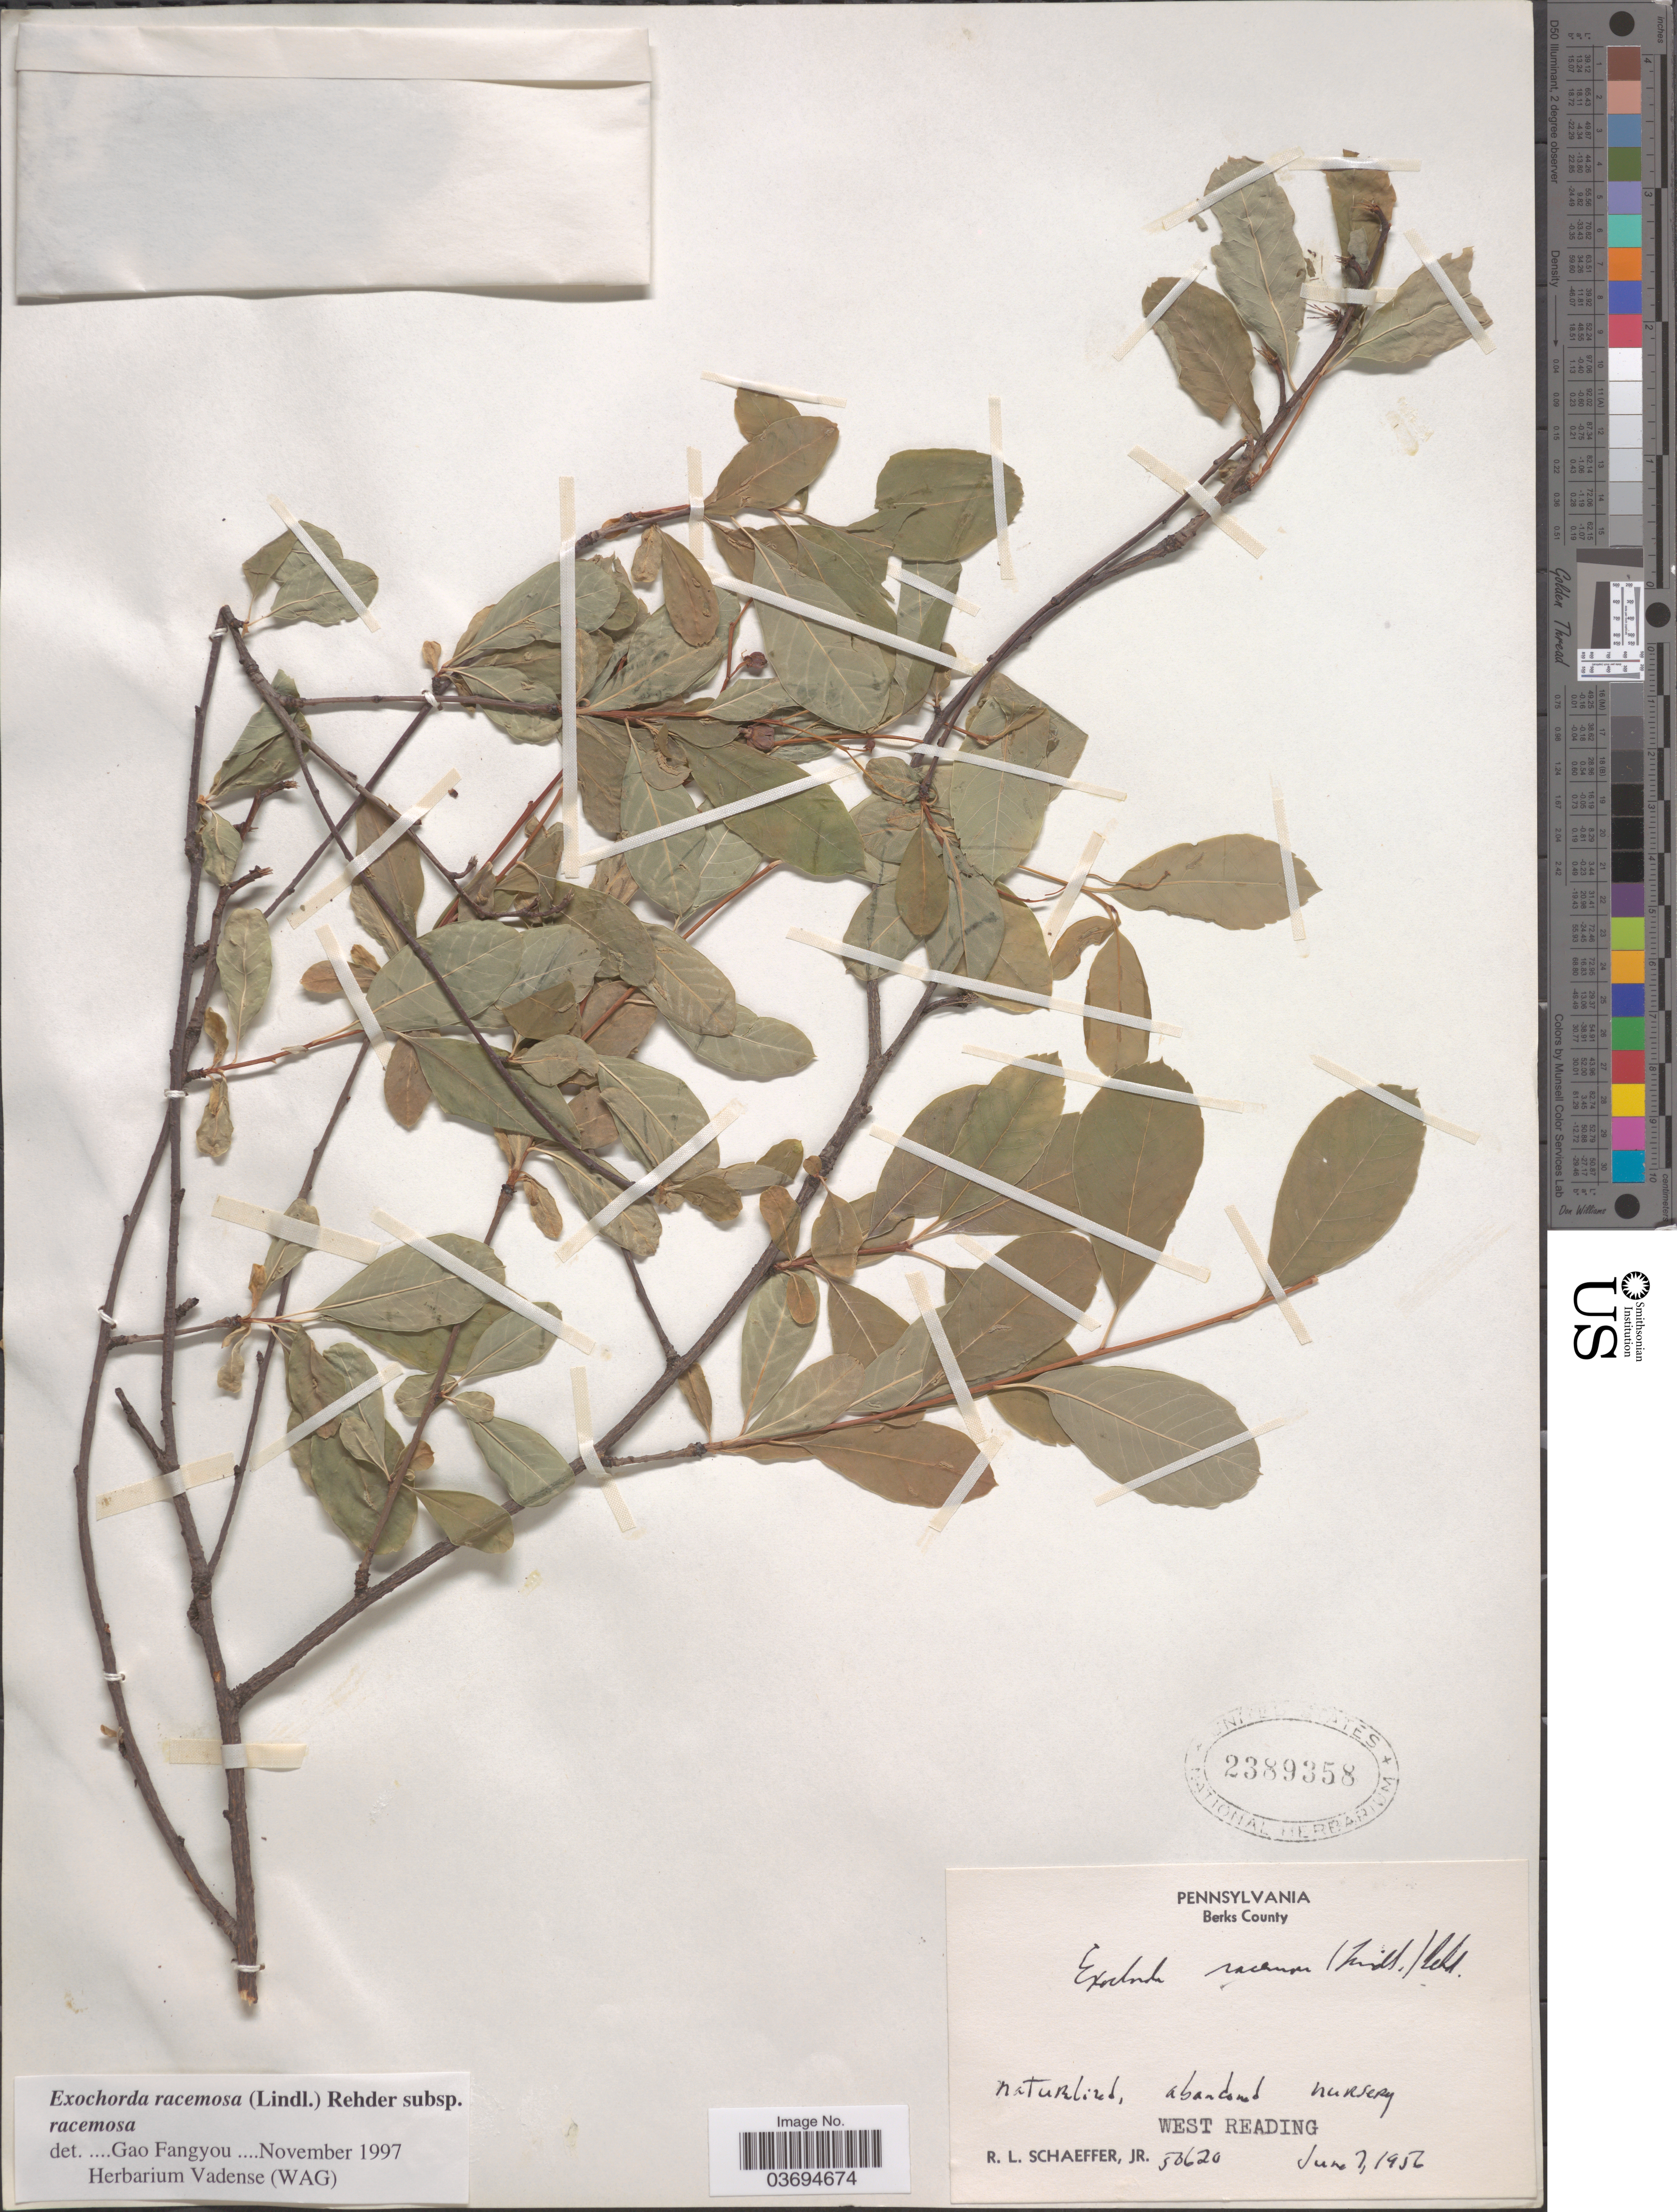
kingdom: Plantae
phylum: Tracheophyta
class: Magnoliopsida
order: Rosales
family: Rosaceae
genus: Exochorda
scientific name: Exochorda racemosa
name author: (Fortune ex Lindl.) Rehder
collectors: R. L. Schaeffer Jr.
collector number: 50620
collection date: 1956-06-07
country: United States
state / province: Pennsylvania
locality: Berks County. Naturalized, abondoned nursery. West Reading.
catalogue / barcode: US 2389358